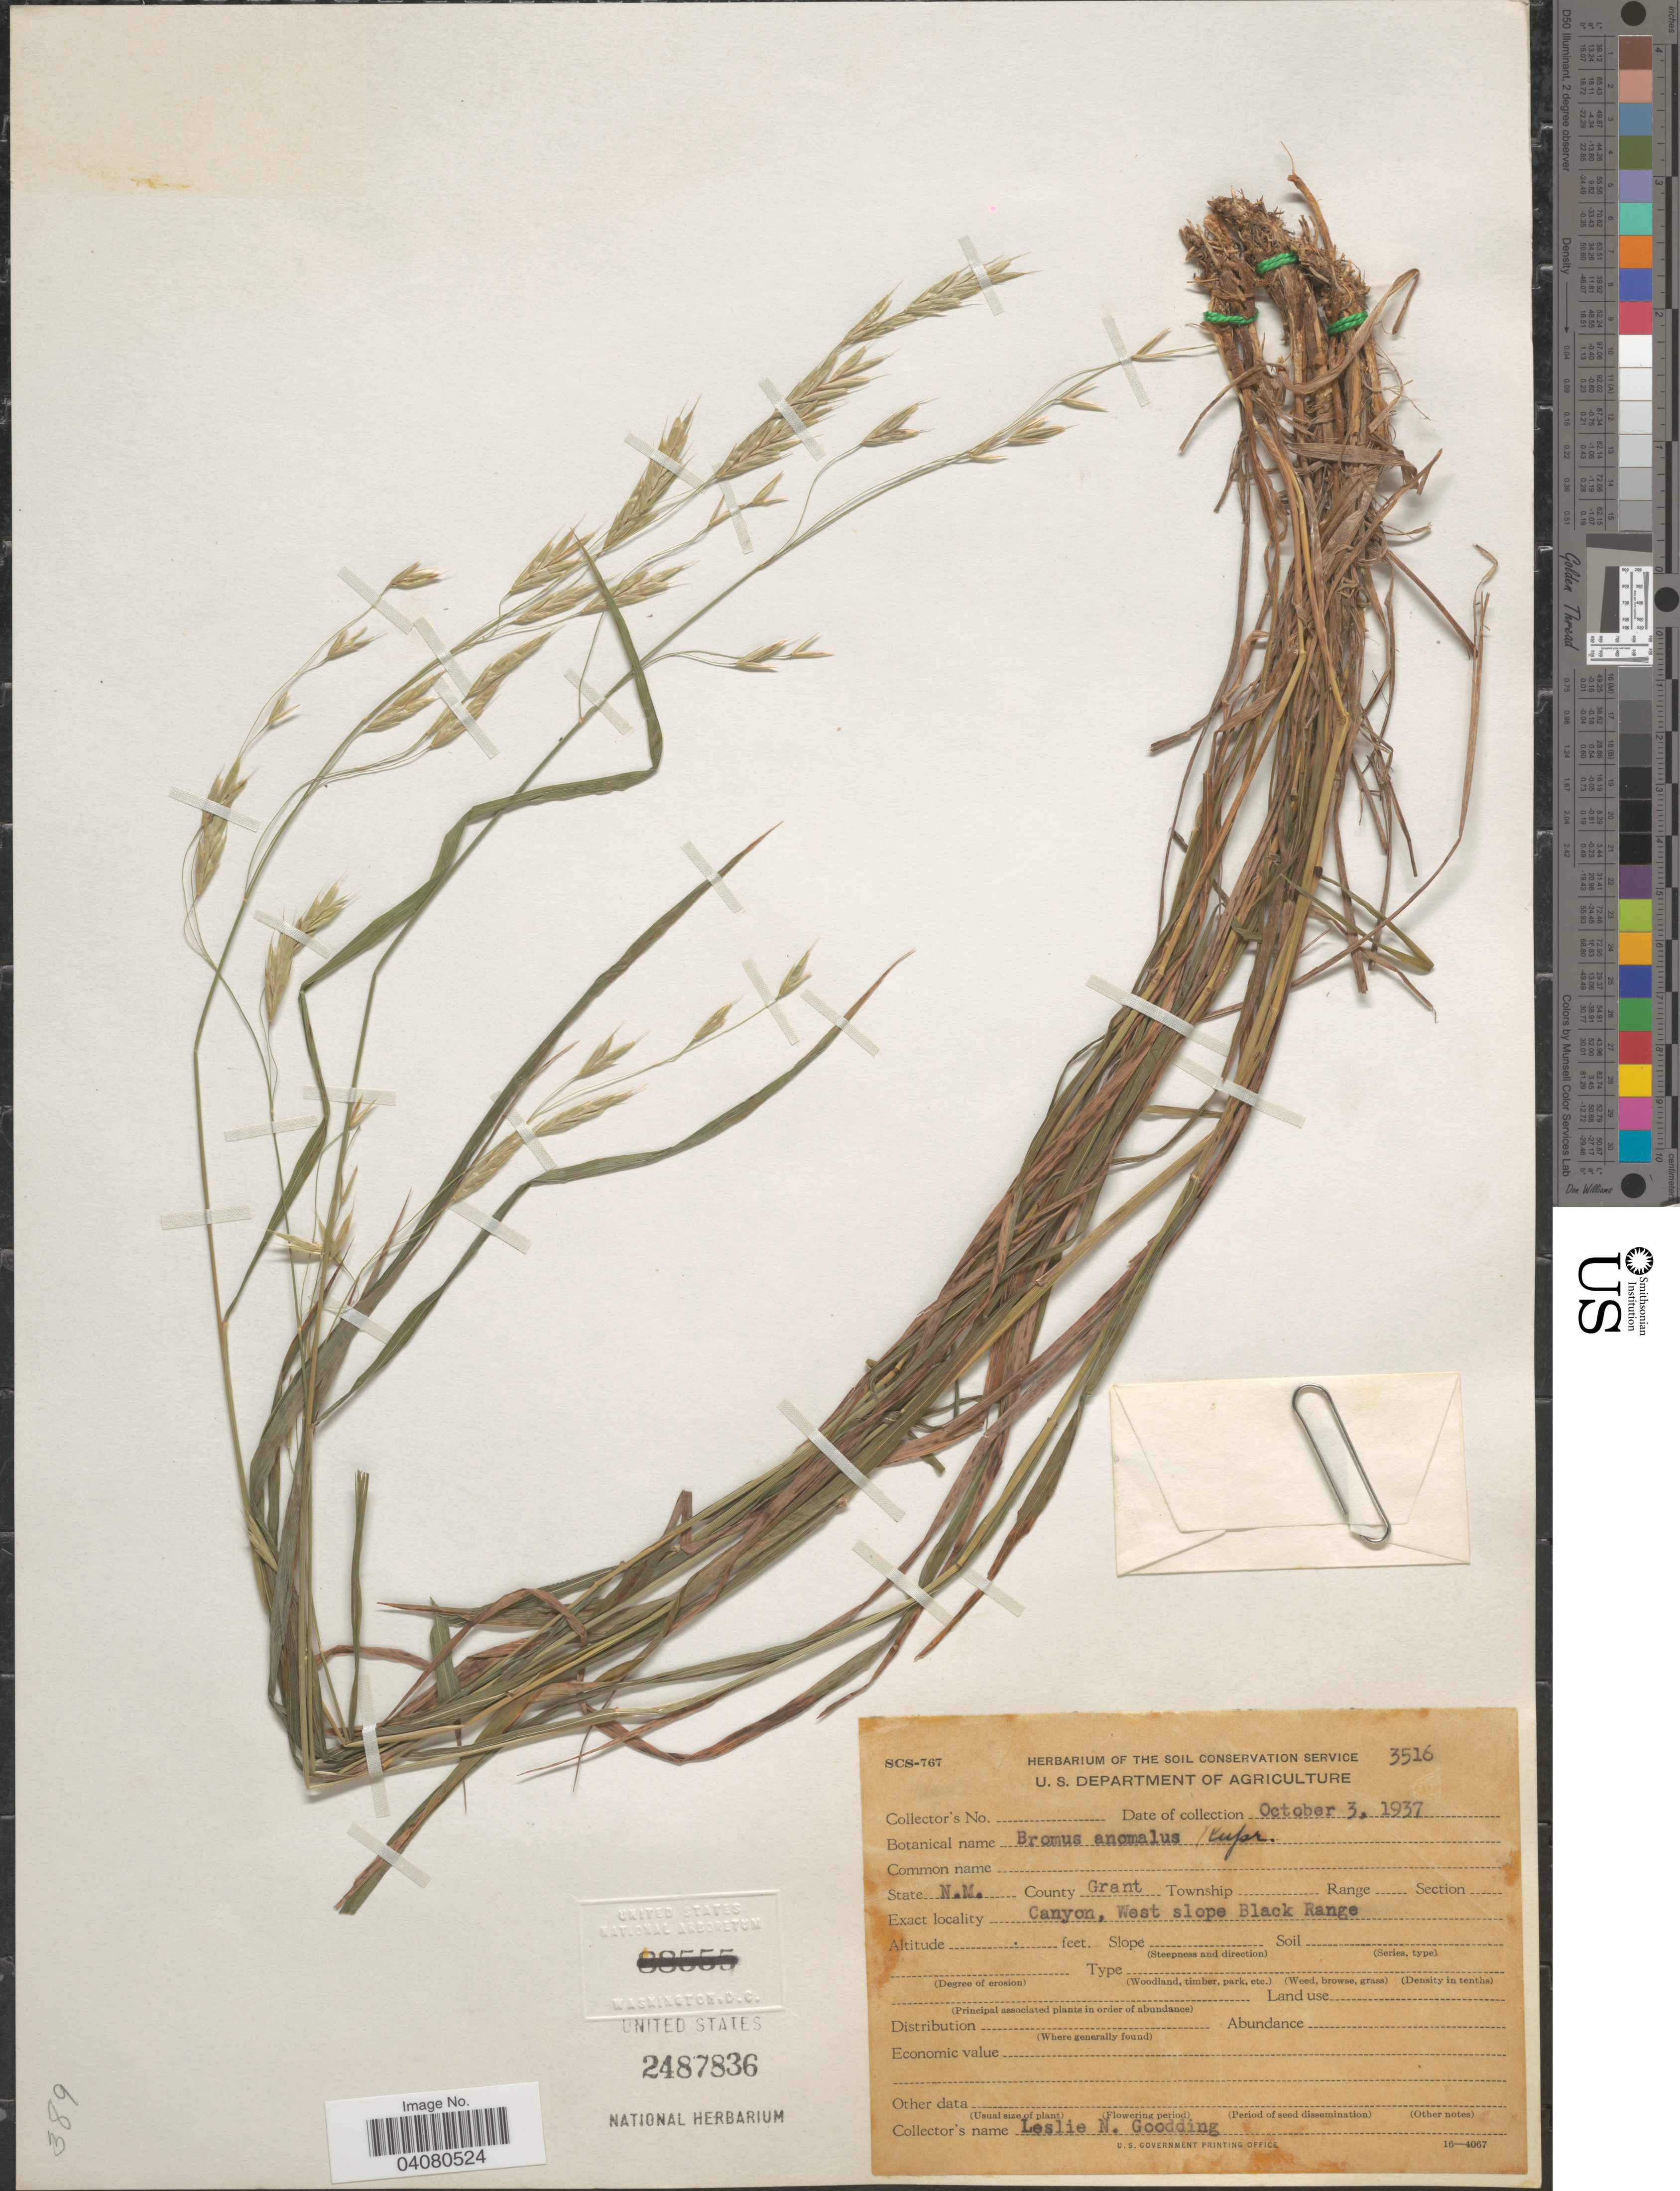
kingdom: Plantae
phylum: Tracheophyta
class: Liliopsida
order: Poales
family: Poaceae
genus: Bromus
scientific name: Bromus anomalus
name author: Rupr. ex E. Fourn.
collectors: L. N. Goodding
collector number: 3516?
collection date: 1937-10-03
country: United States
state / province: New Mexico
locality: County Grant. Canyon, West slope Black Range.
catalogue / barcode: US 2487836